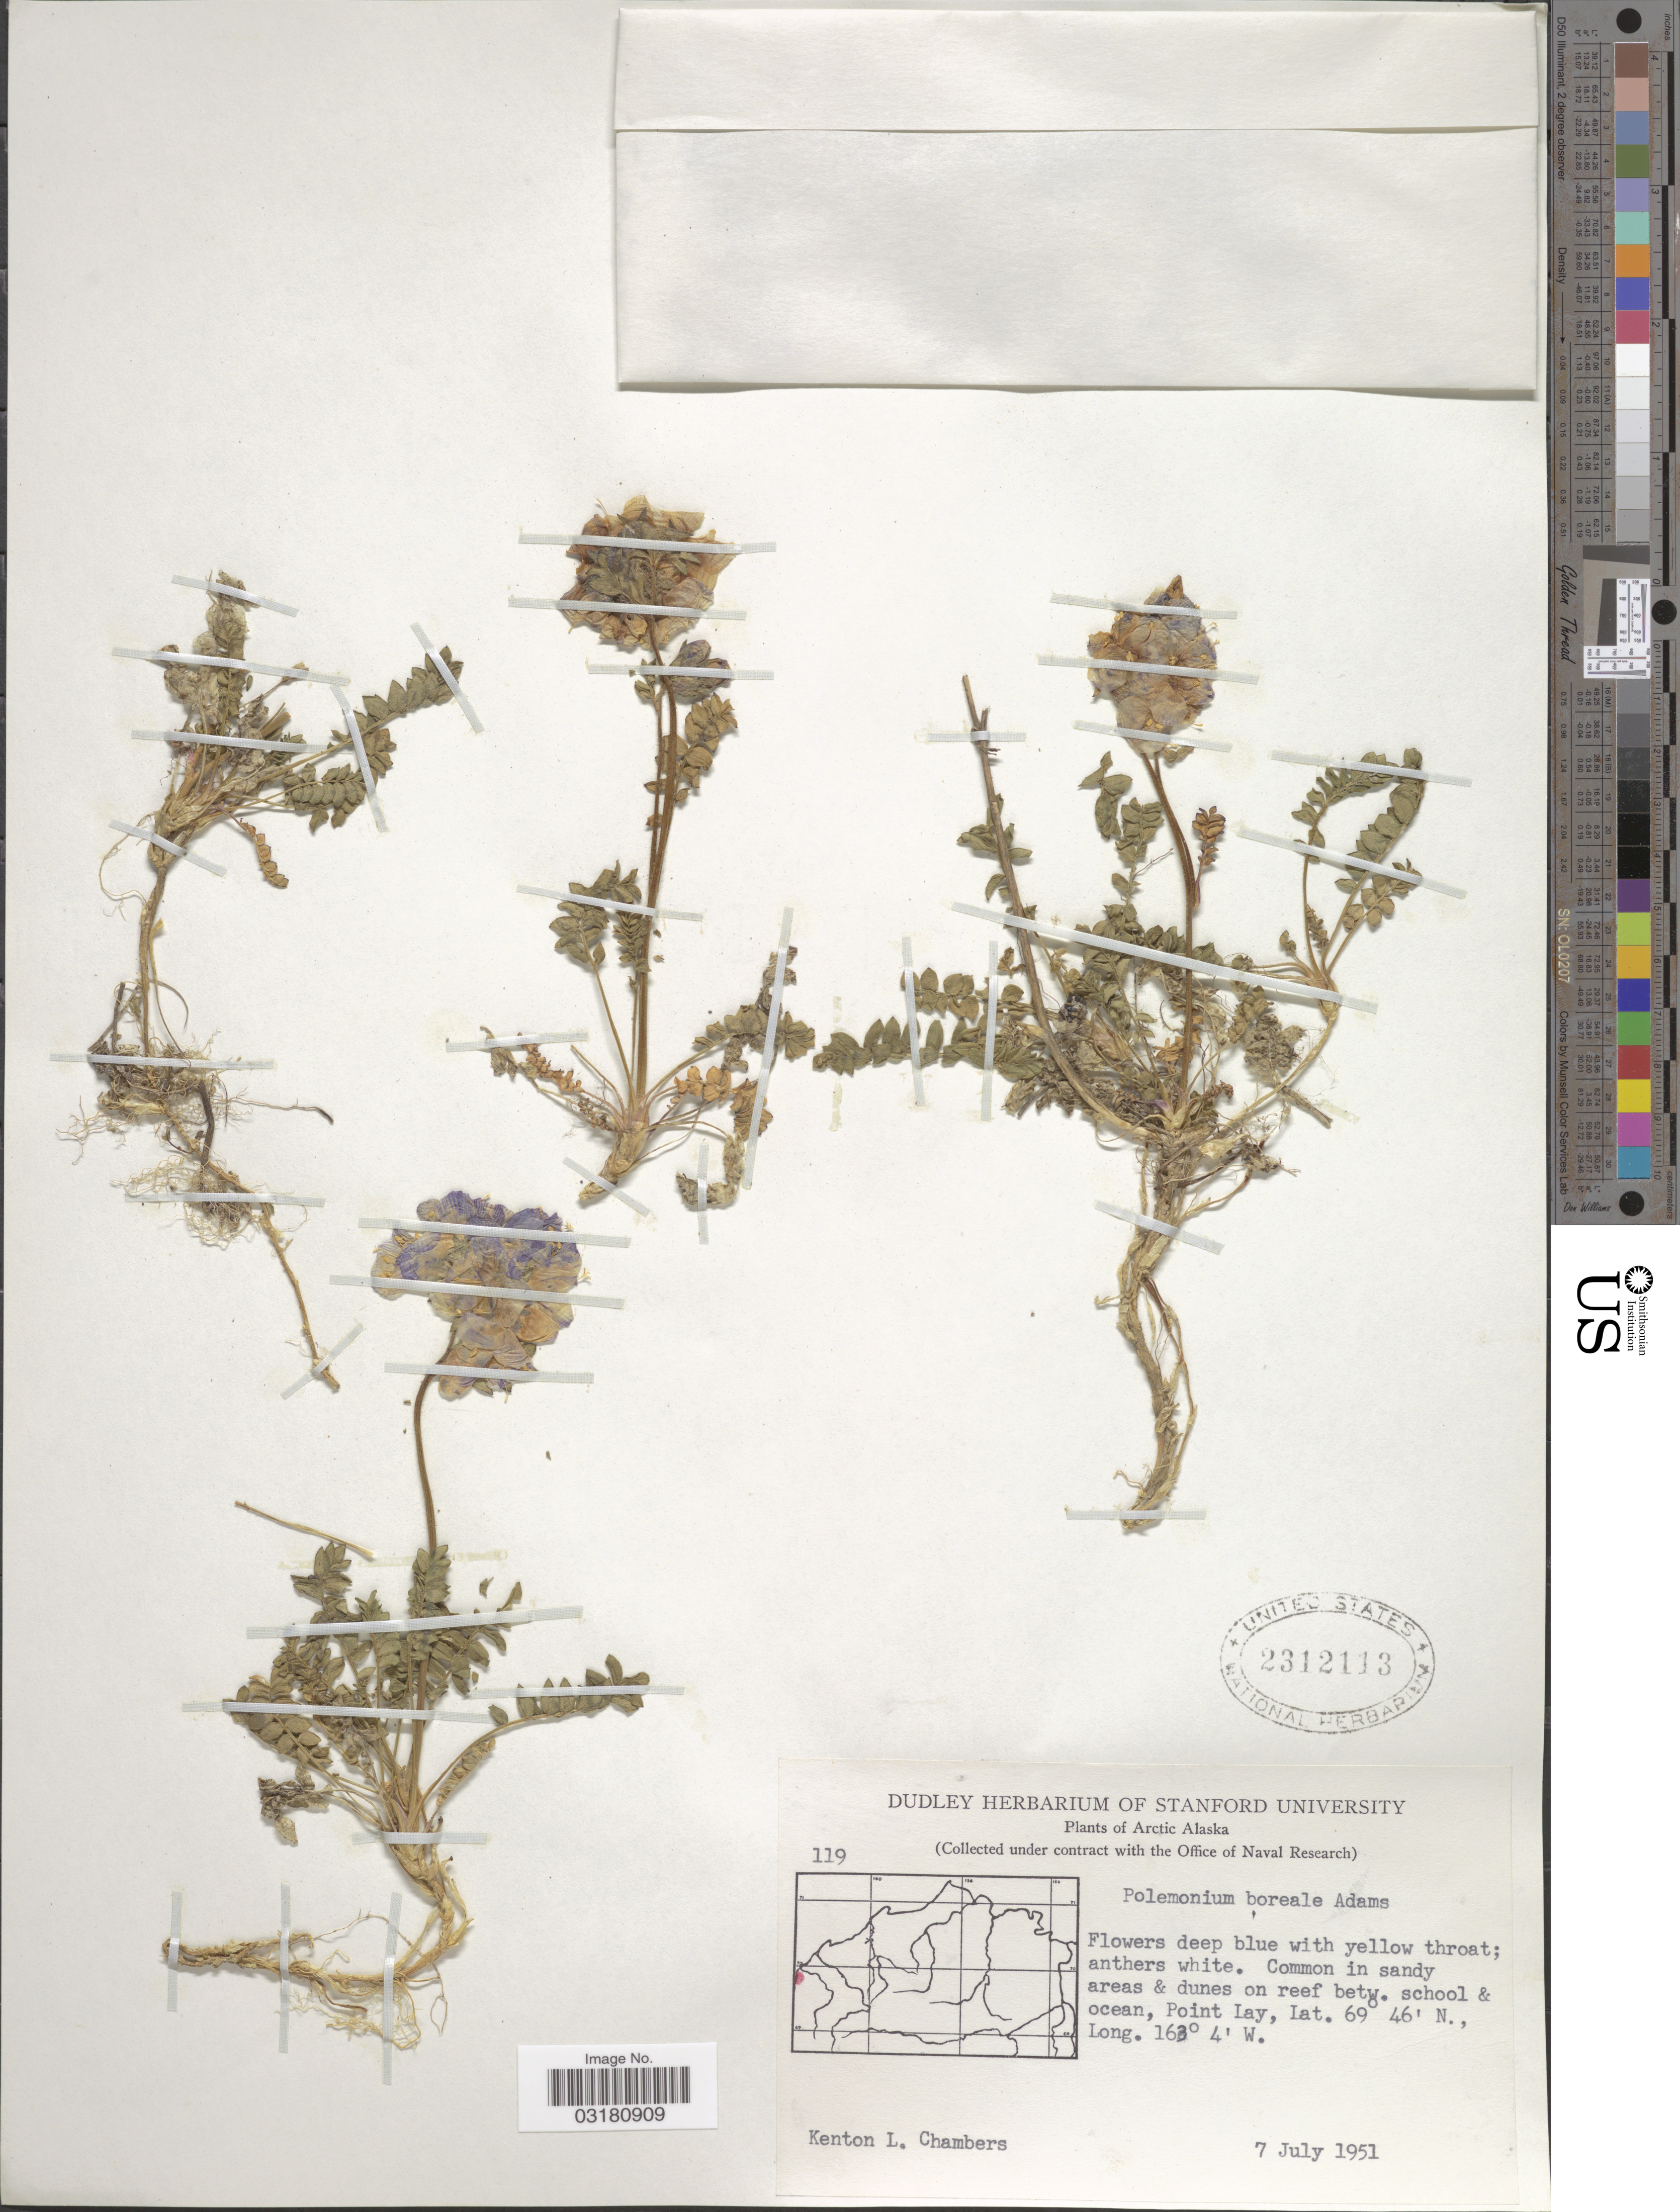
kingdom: Plantae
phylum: Tracheophyta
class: Magnoliopsida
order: Ericales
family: Polemoniaceae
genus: Polemonium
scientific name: Polemonium boreale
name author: Adams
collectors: K. L. Chambers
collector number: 119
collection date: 1951-07-07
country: United States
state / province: Alaska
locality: Arctic Alaska. Common in sandy areas & dunes on reef betw. school & ocean, Point Lay.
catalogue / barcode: US 2312113